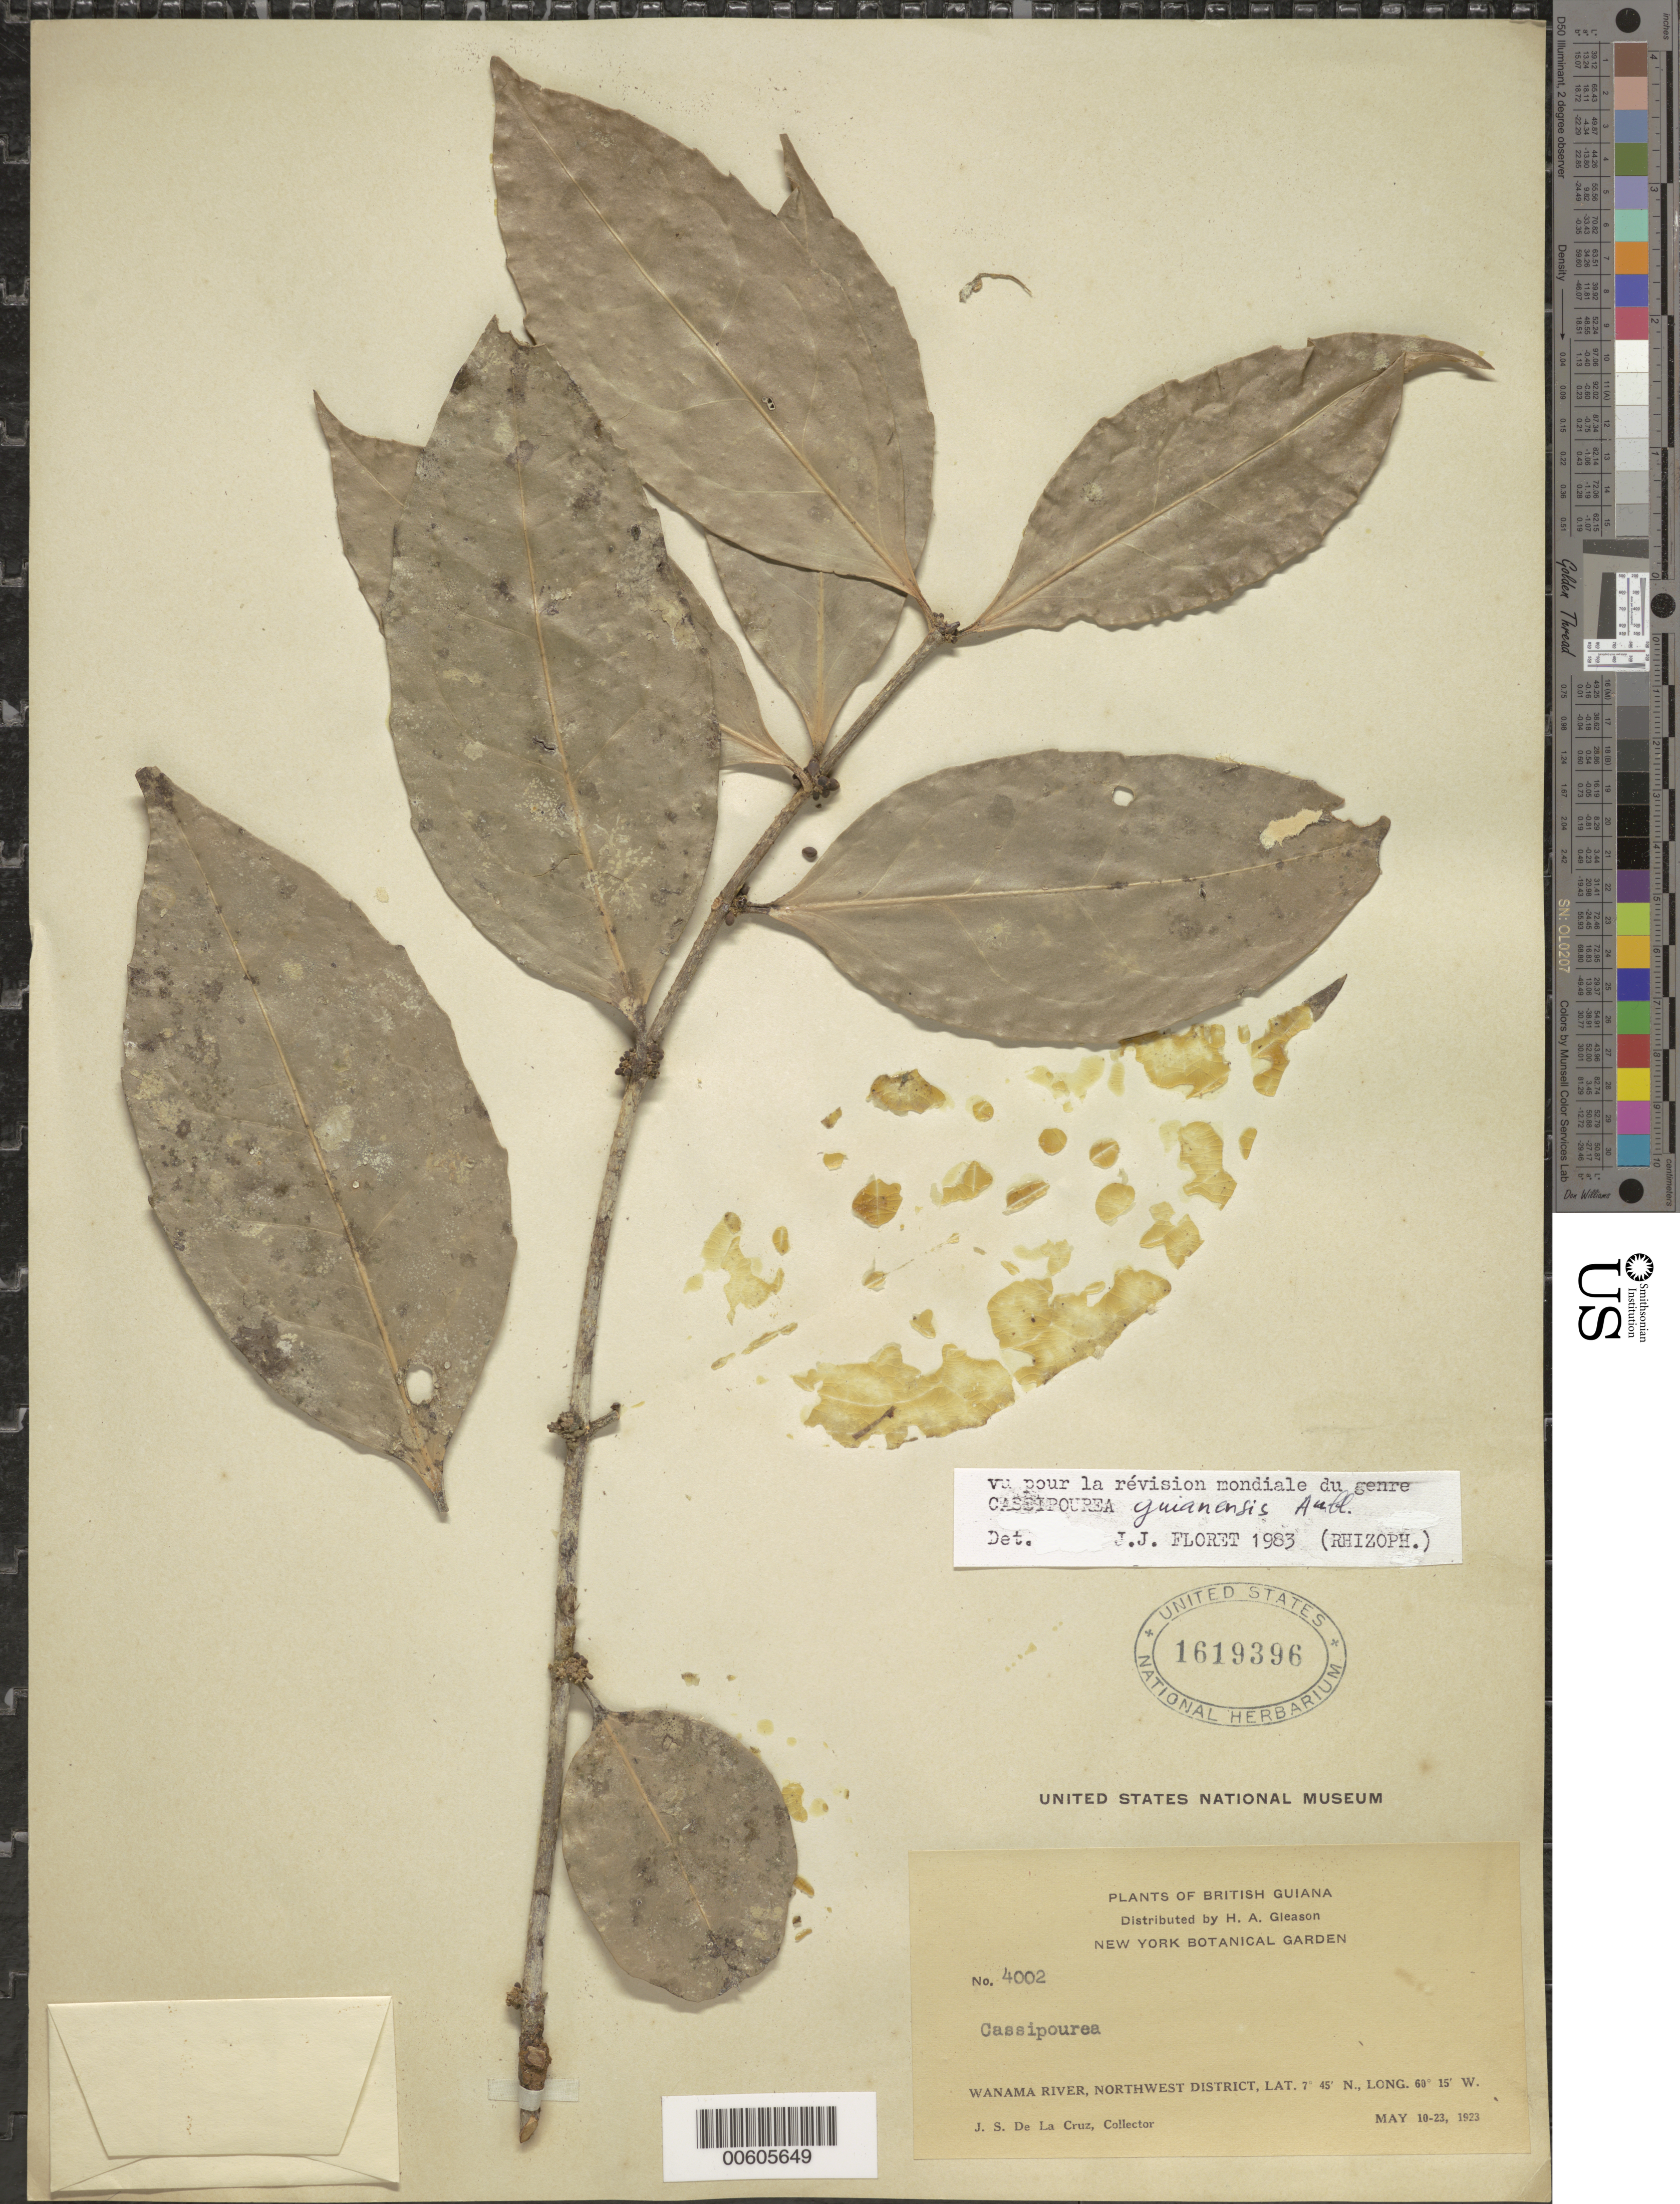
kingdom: Plantae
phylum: Tracheophyta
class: Magnoliopsida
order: Malpighiales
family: Rhizophoraceae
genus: Cassipourea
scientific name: Cassipourea guianensis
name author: Aubl.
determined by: Floret, J. J.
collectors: J. S. de la Cruz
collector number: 4002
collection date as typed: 10-May-23 to 23-May-23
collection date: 1923-05-10/1923-05-23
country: Guyana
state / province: Barima-Waini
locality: Wanama R., NW District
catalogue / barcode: US 1619396